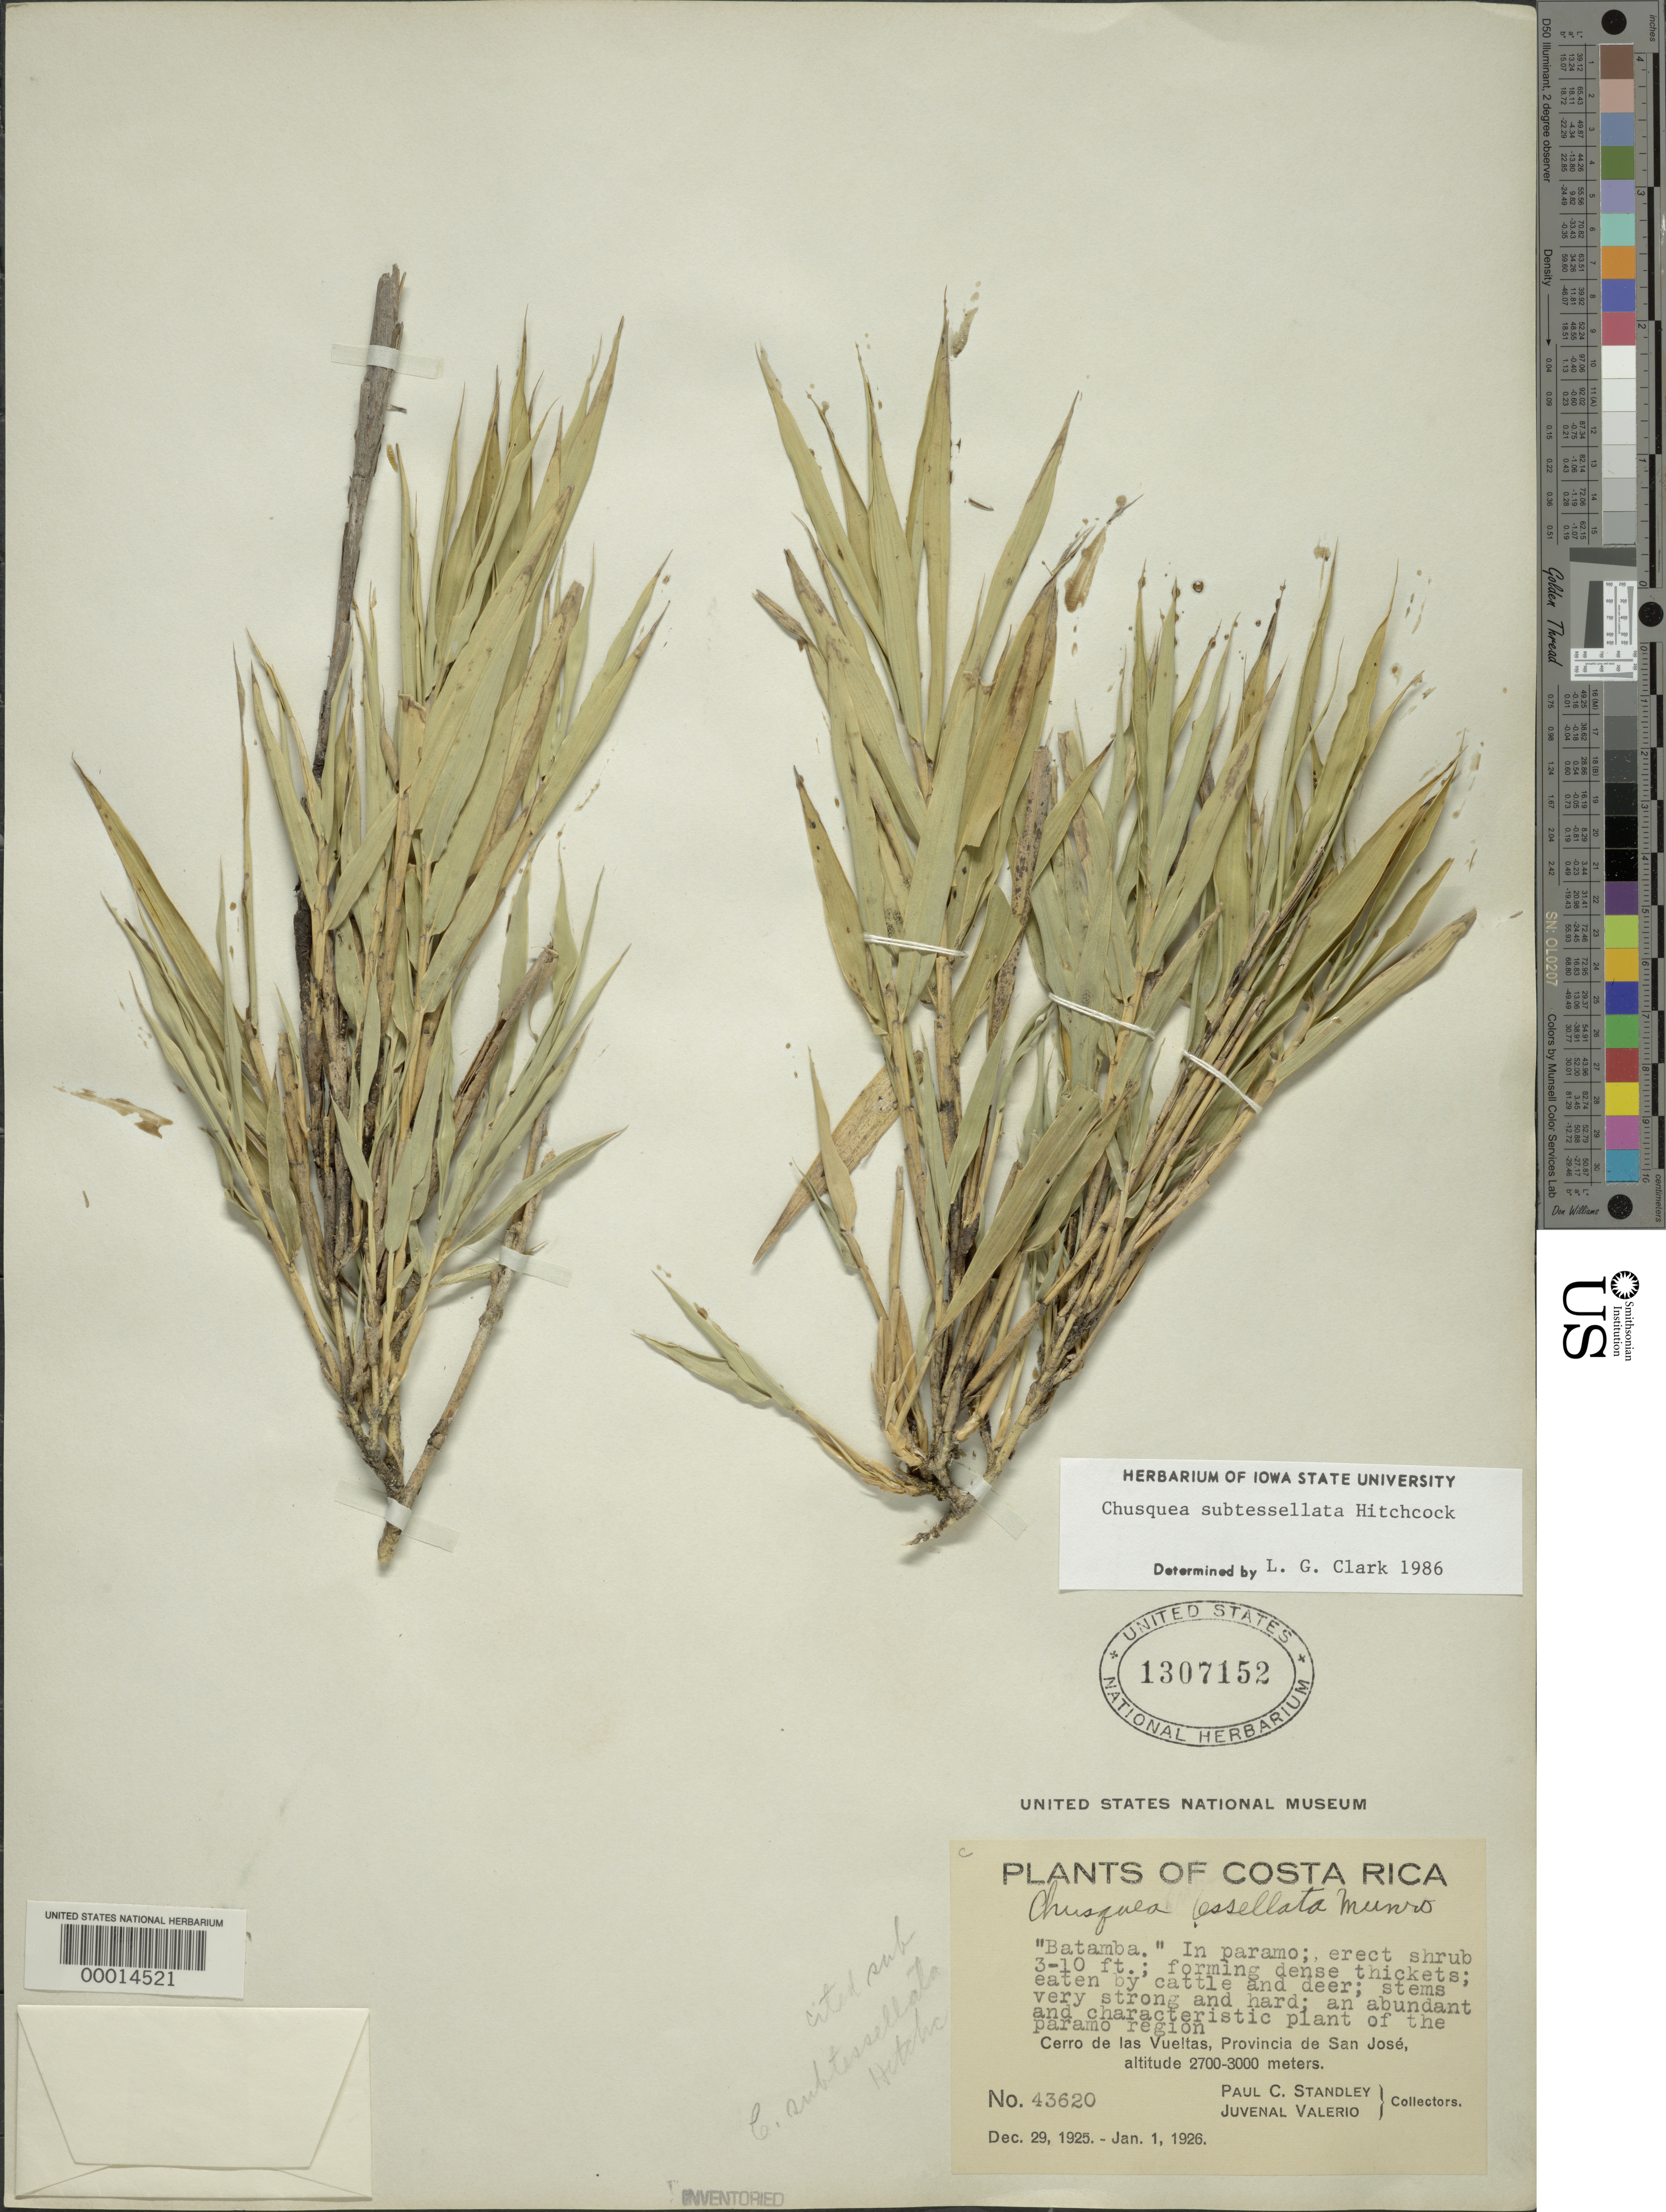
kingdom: Plantae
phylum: Tracheophyta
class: Liliopsida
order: Poales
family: Poaceae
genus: Chusquea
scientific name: Chusquea subtessellata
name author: Hitchc.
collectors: P. C. Standley & J. Valerio R.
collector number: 43620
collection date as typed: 29 Dec 1925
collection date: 1925-12-29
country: Costa Rica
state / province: San José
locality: Cerro de las vueltas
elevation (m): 2700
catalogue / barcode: US 1307152